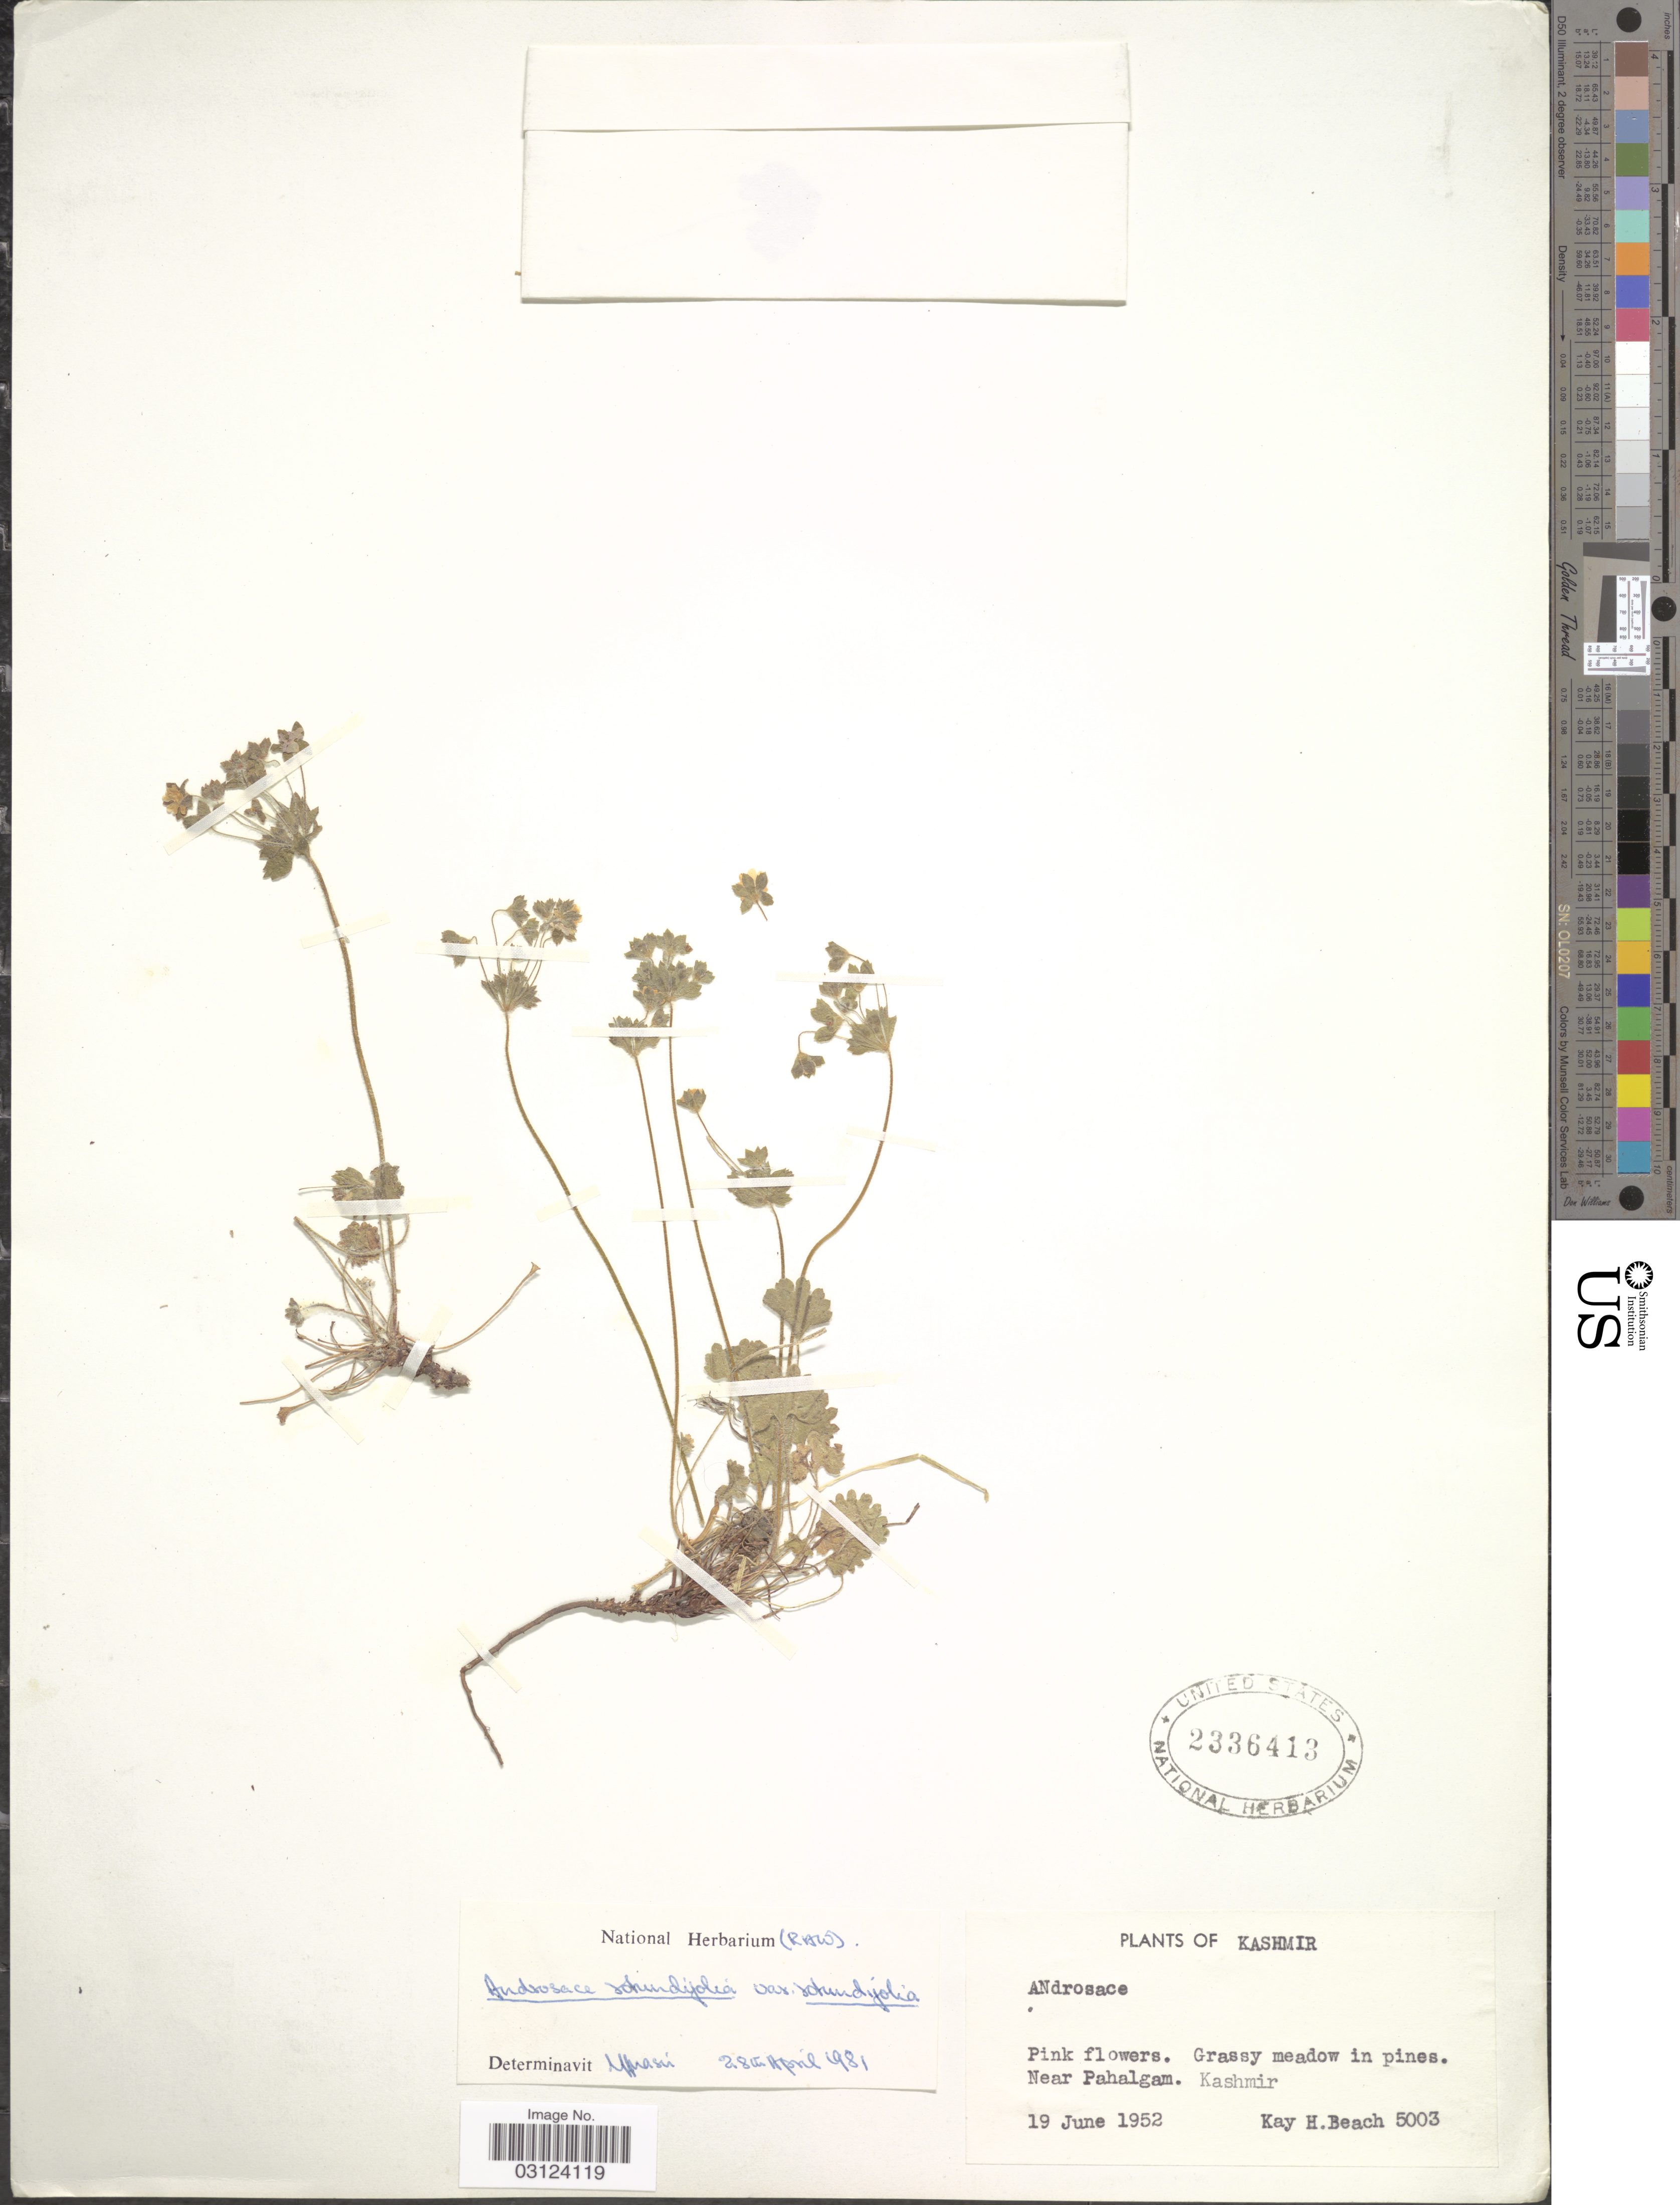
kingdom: Plantae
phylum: Tracheophyta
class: Magnoliopsida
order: Ericales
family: Primulaceae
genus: Androsace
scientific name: Androsace rotundifolia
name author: Hardw.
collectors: K. H. Beach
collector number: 5003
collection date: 1952-06-19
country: India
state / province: Jammu and Kashmir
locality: Near Pahalgam, Kashmir.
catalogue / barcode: US 2336413